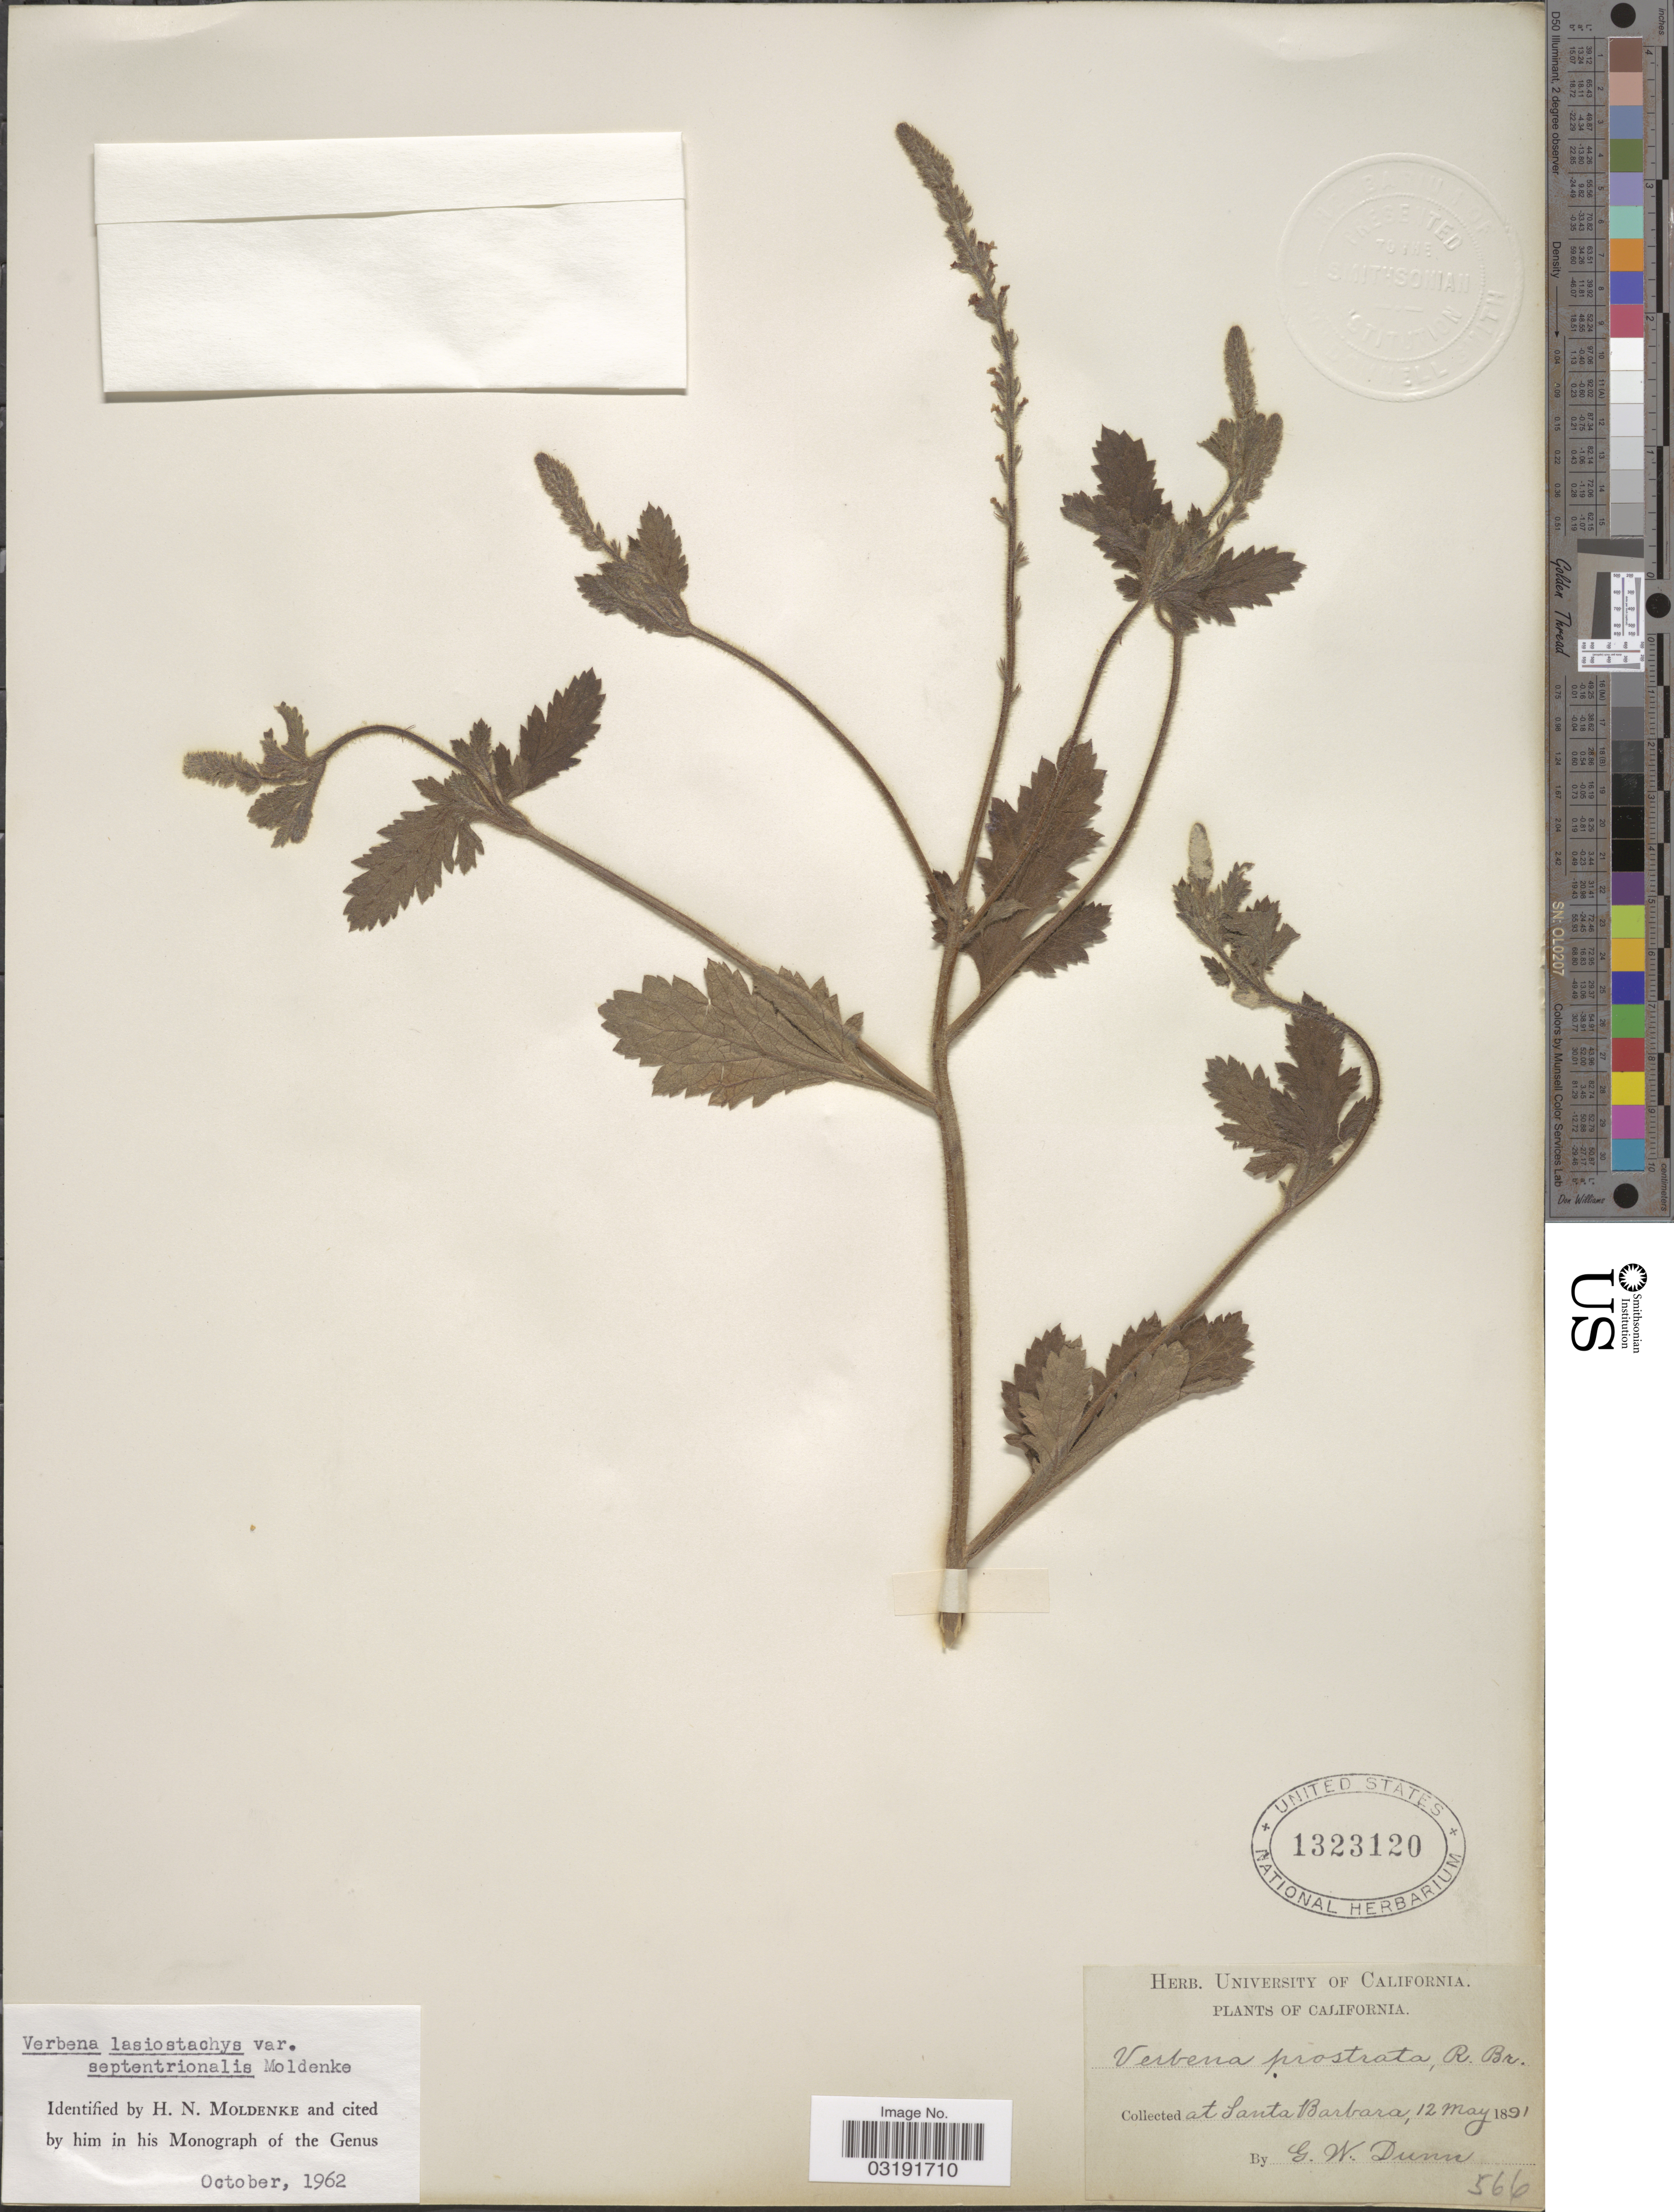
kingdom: Plantae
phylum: Tracheophyta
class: Magnoliopsida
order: Lamiales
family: Verbenaceae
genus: Verbena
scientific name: Verbena lasiostachys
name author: Link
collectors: R. Dunn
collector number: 566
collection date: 1891-05-12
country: United States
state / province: California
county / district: Santa Barbara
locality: At Santa Barbara.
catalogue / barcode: US 1323120